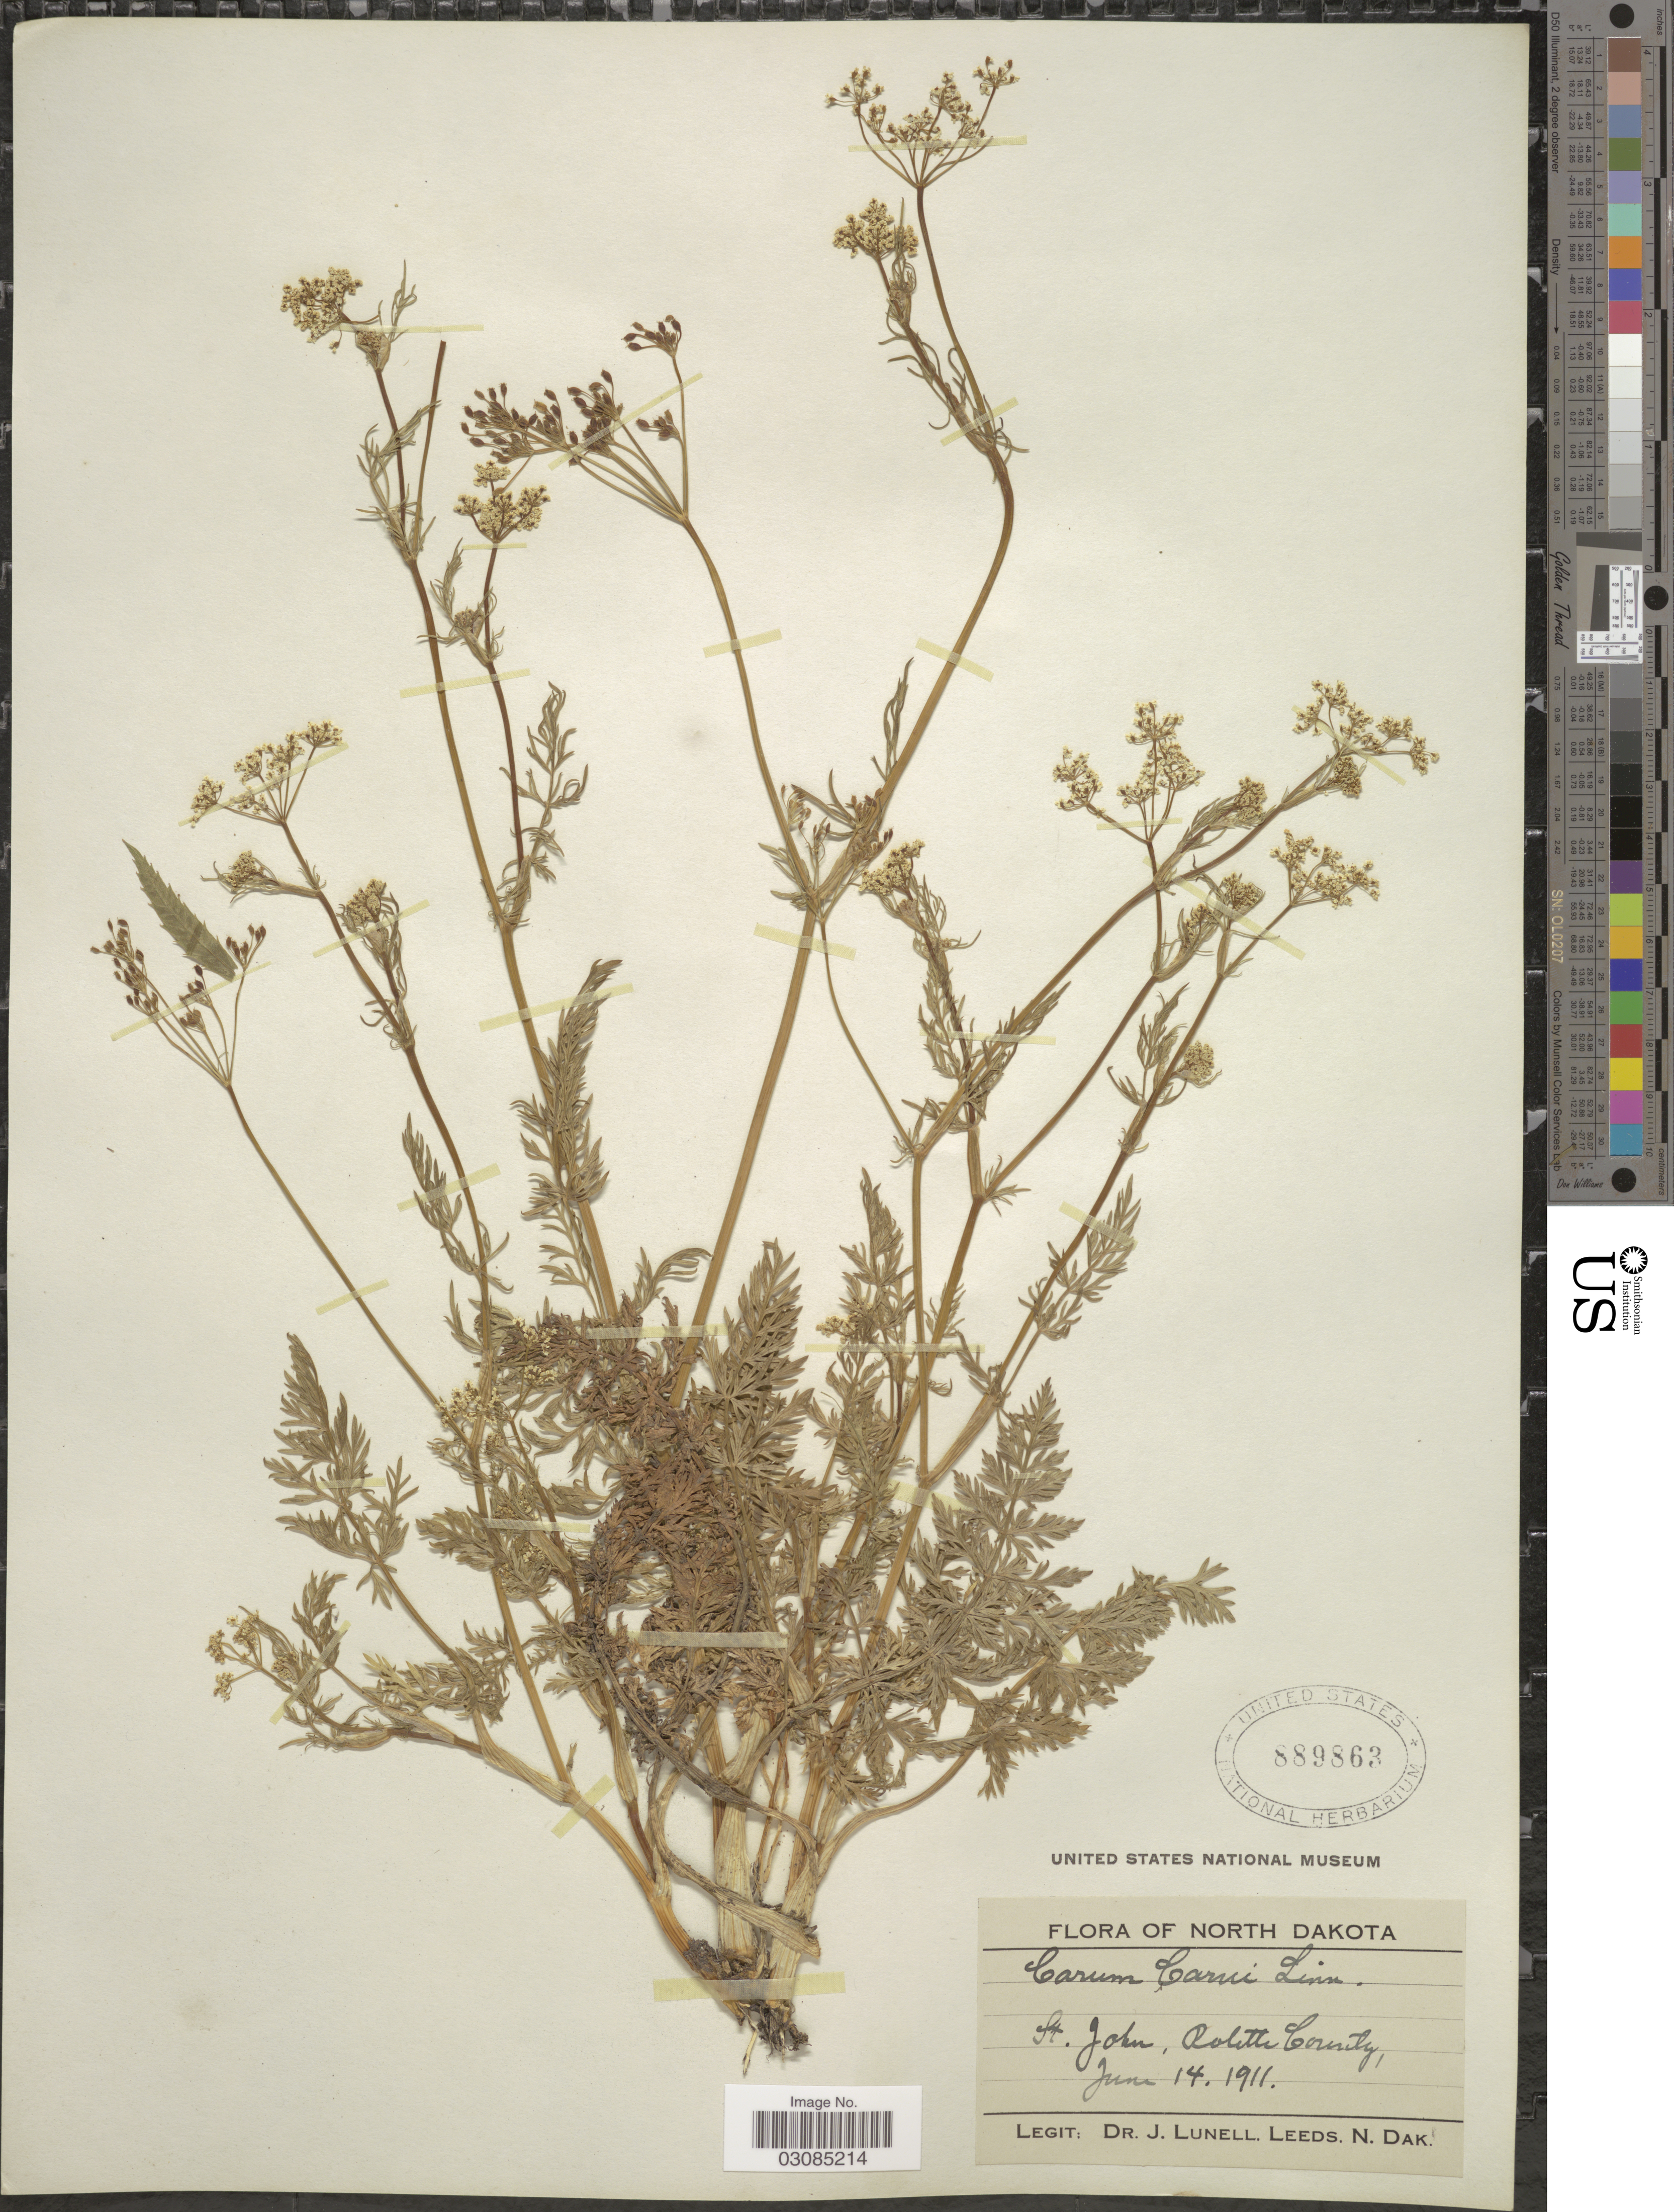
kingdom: Plantae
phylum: Tracheophyta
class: Magnoliopsida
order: Apiales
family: Apiaceae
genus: Carum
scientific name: Carum carvi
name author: L.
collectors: J. Lunell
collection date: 1911-06-14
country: United States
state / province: North Dakota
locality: St. John., Rolette County.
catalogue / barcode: US 889863